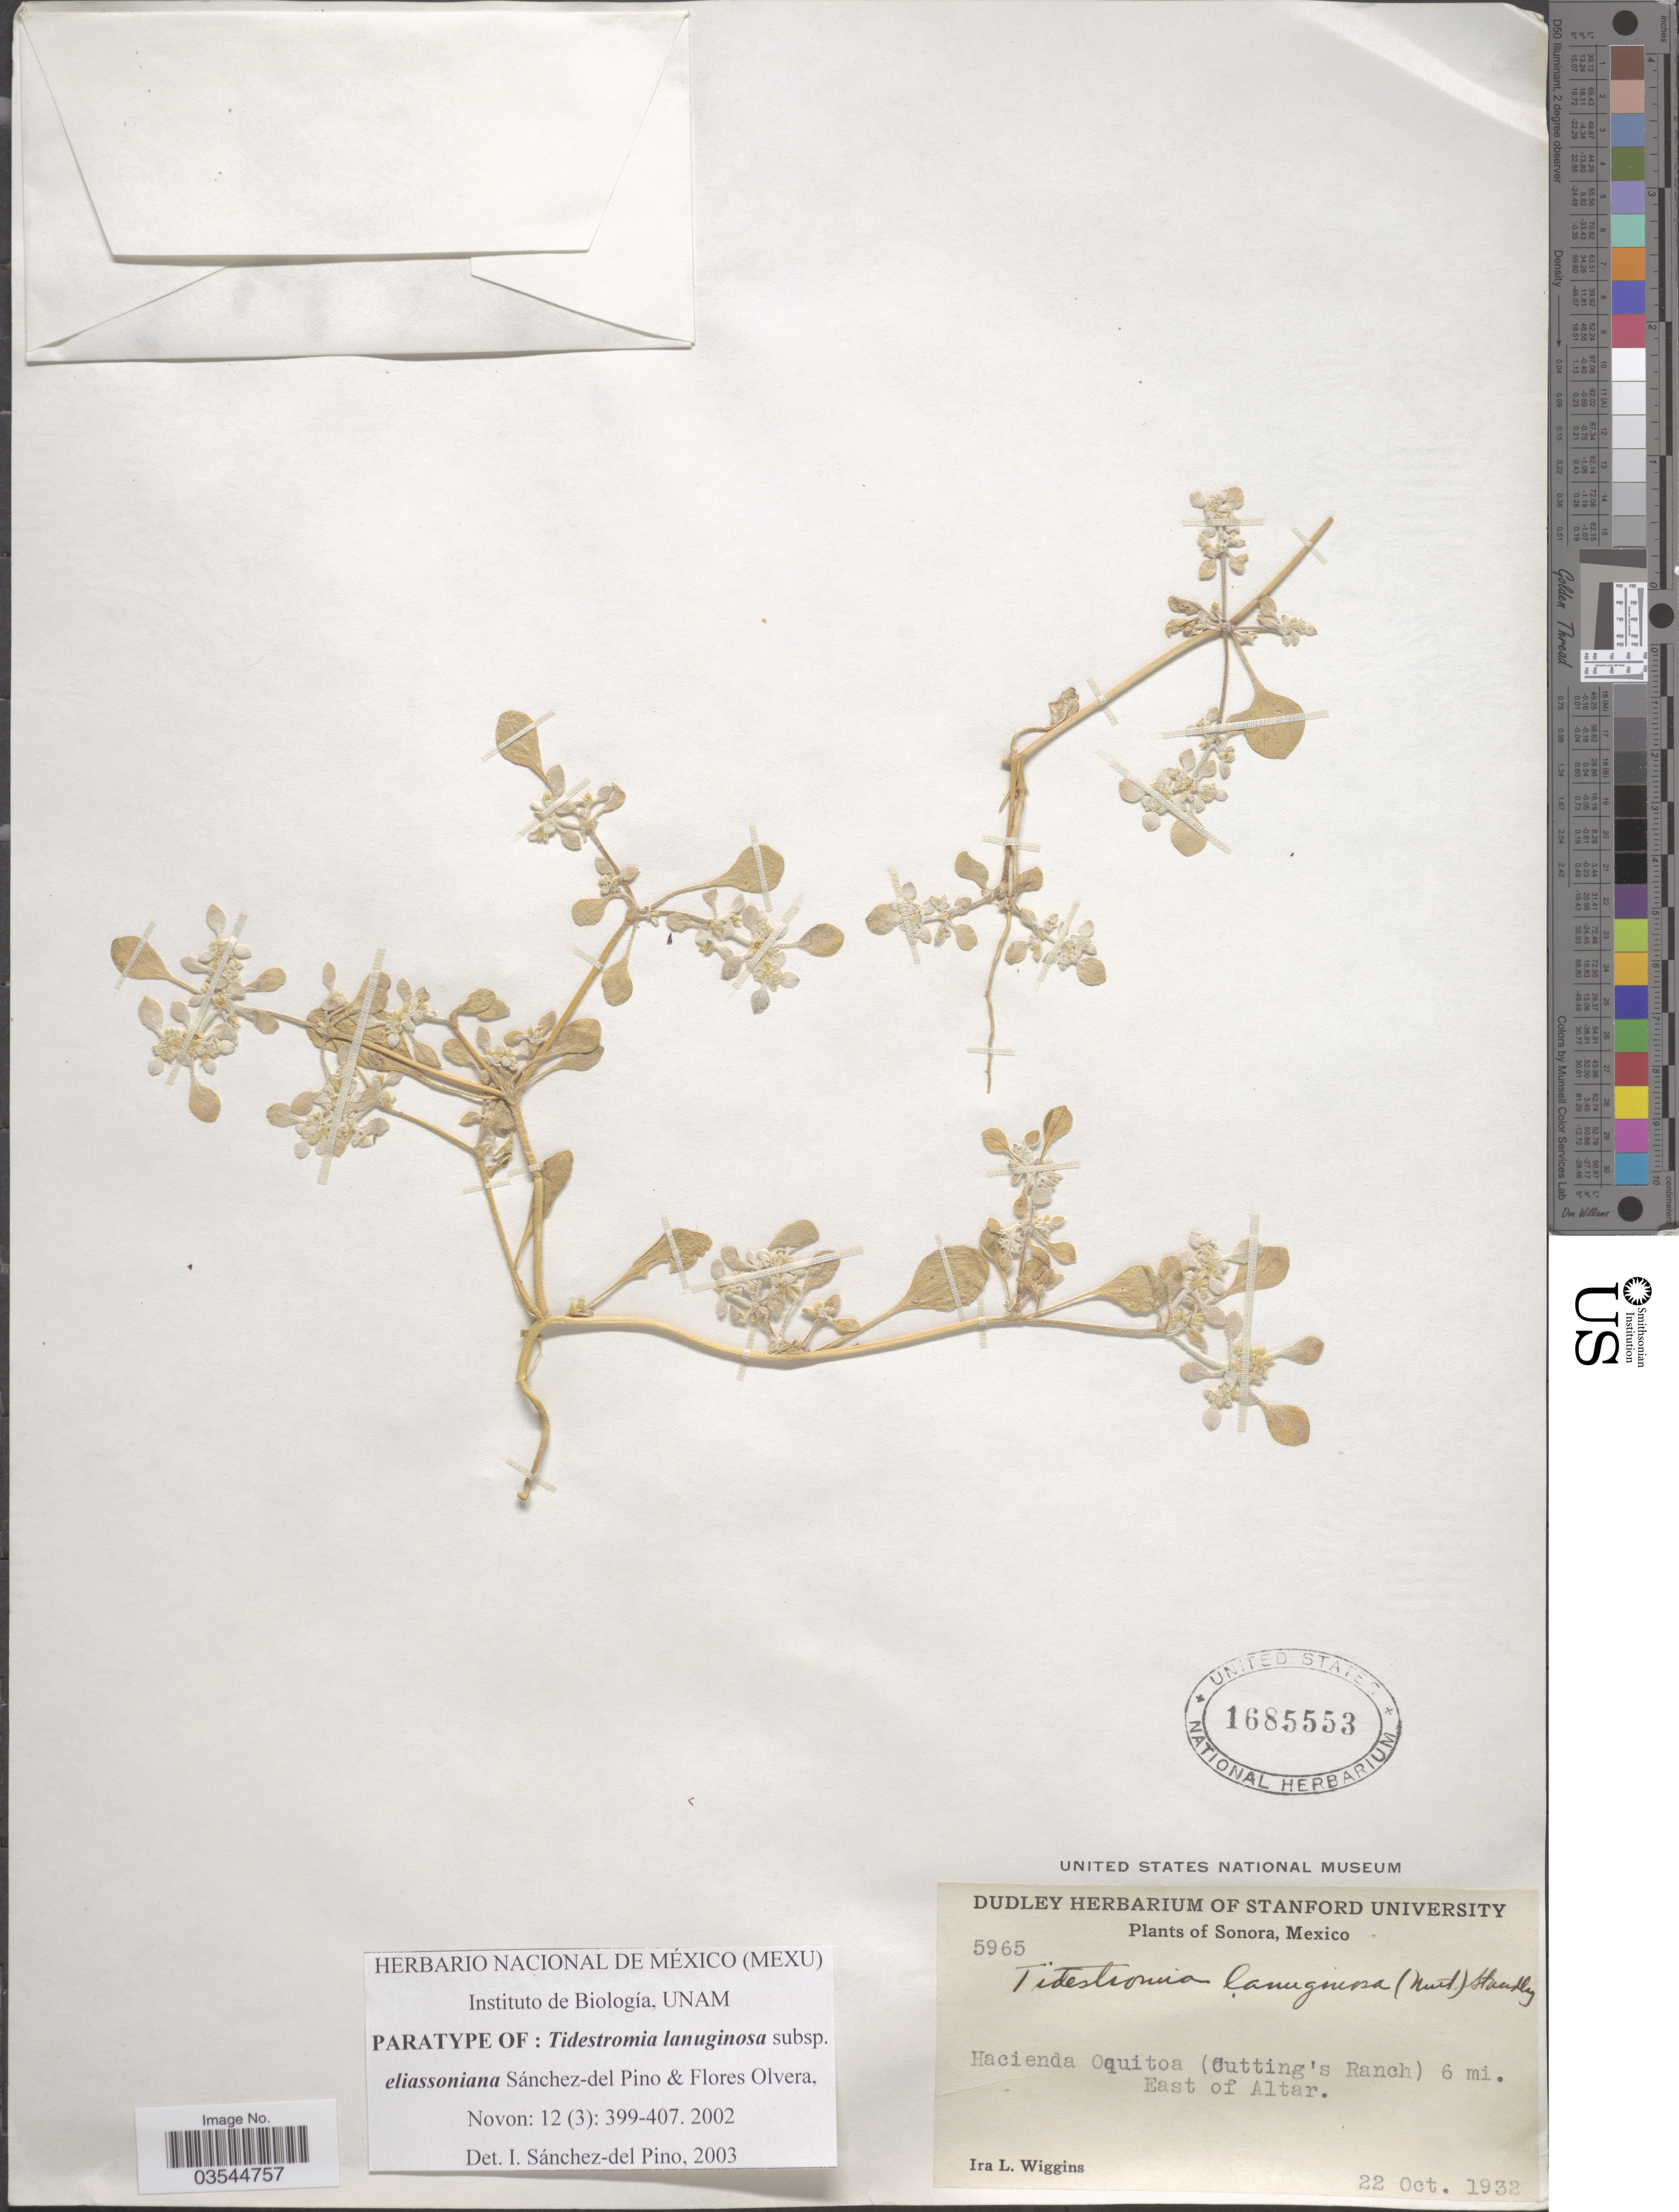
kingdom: Plantae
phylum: Tracheophyta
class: Magnoliopsida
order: Caryophyllales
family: Amaranthaceae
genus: Tidestromia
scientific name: Tidestromia lanuginosa subsp. eliassoniana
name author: Sánch. Pino & Flores Olv.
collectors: I. L. Wiggins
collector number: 5965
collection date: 1932-10-22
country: Mexico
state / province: Sonora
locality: Hacienda Oquitoa (Cutting's Ranch) 6 mi. East of Altar.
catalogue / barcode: US 1685553